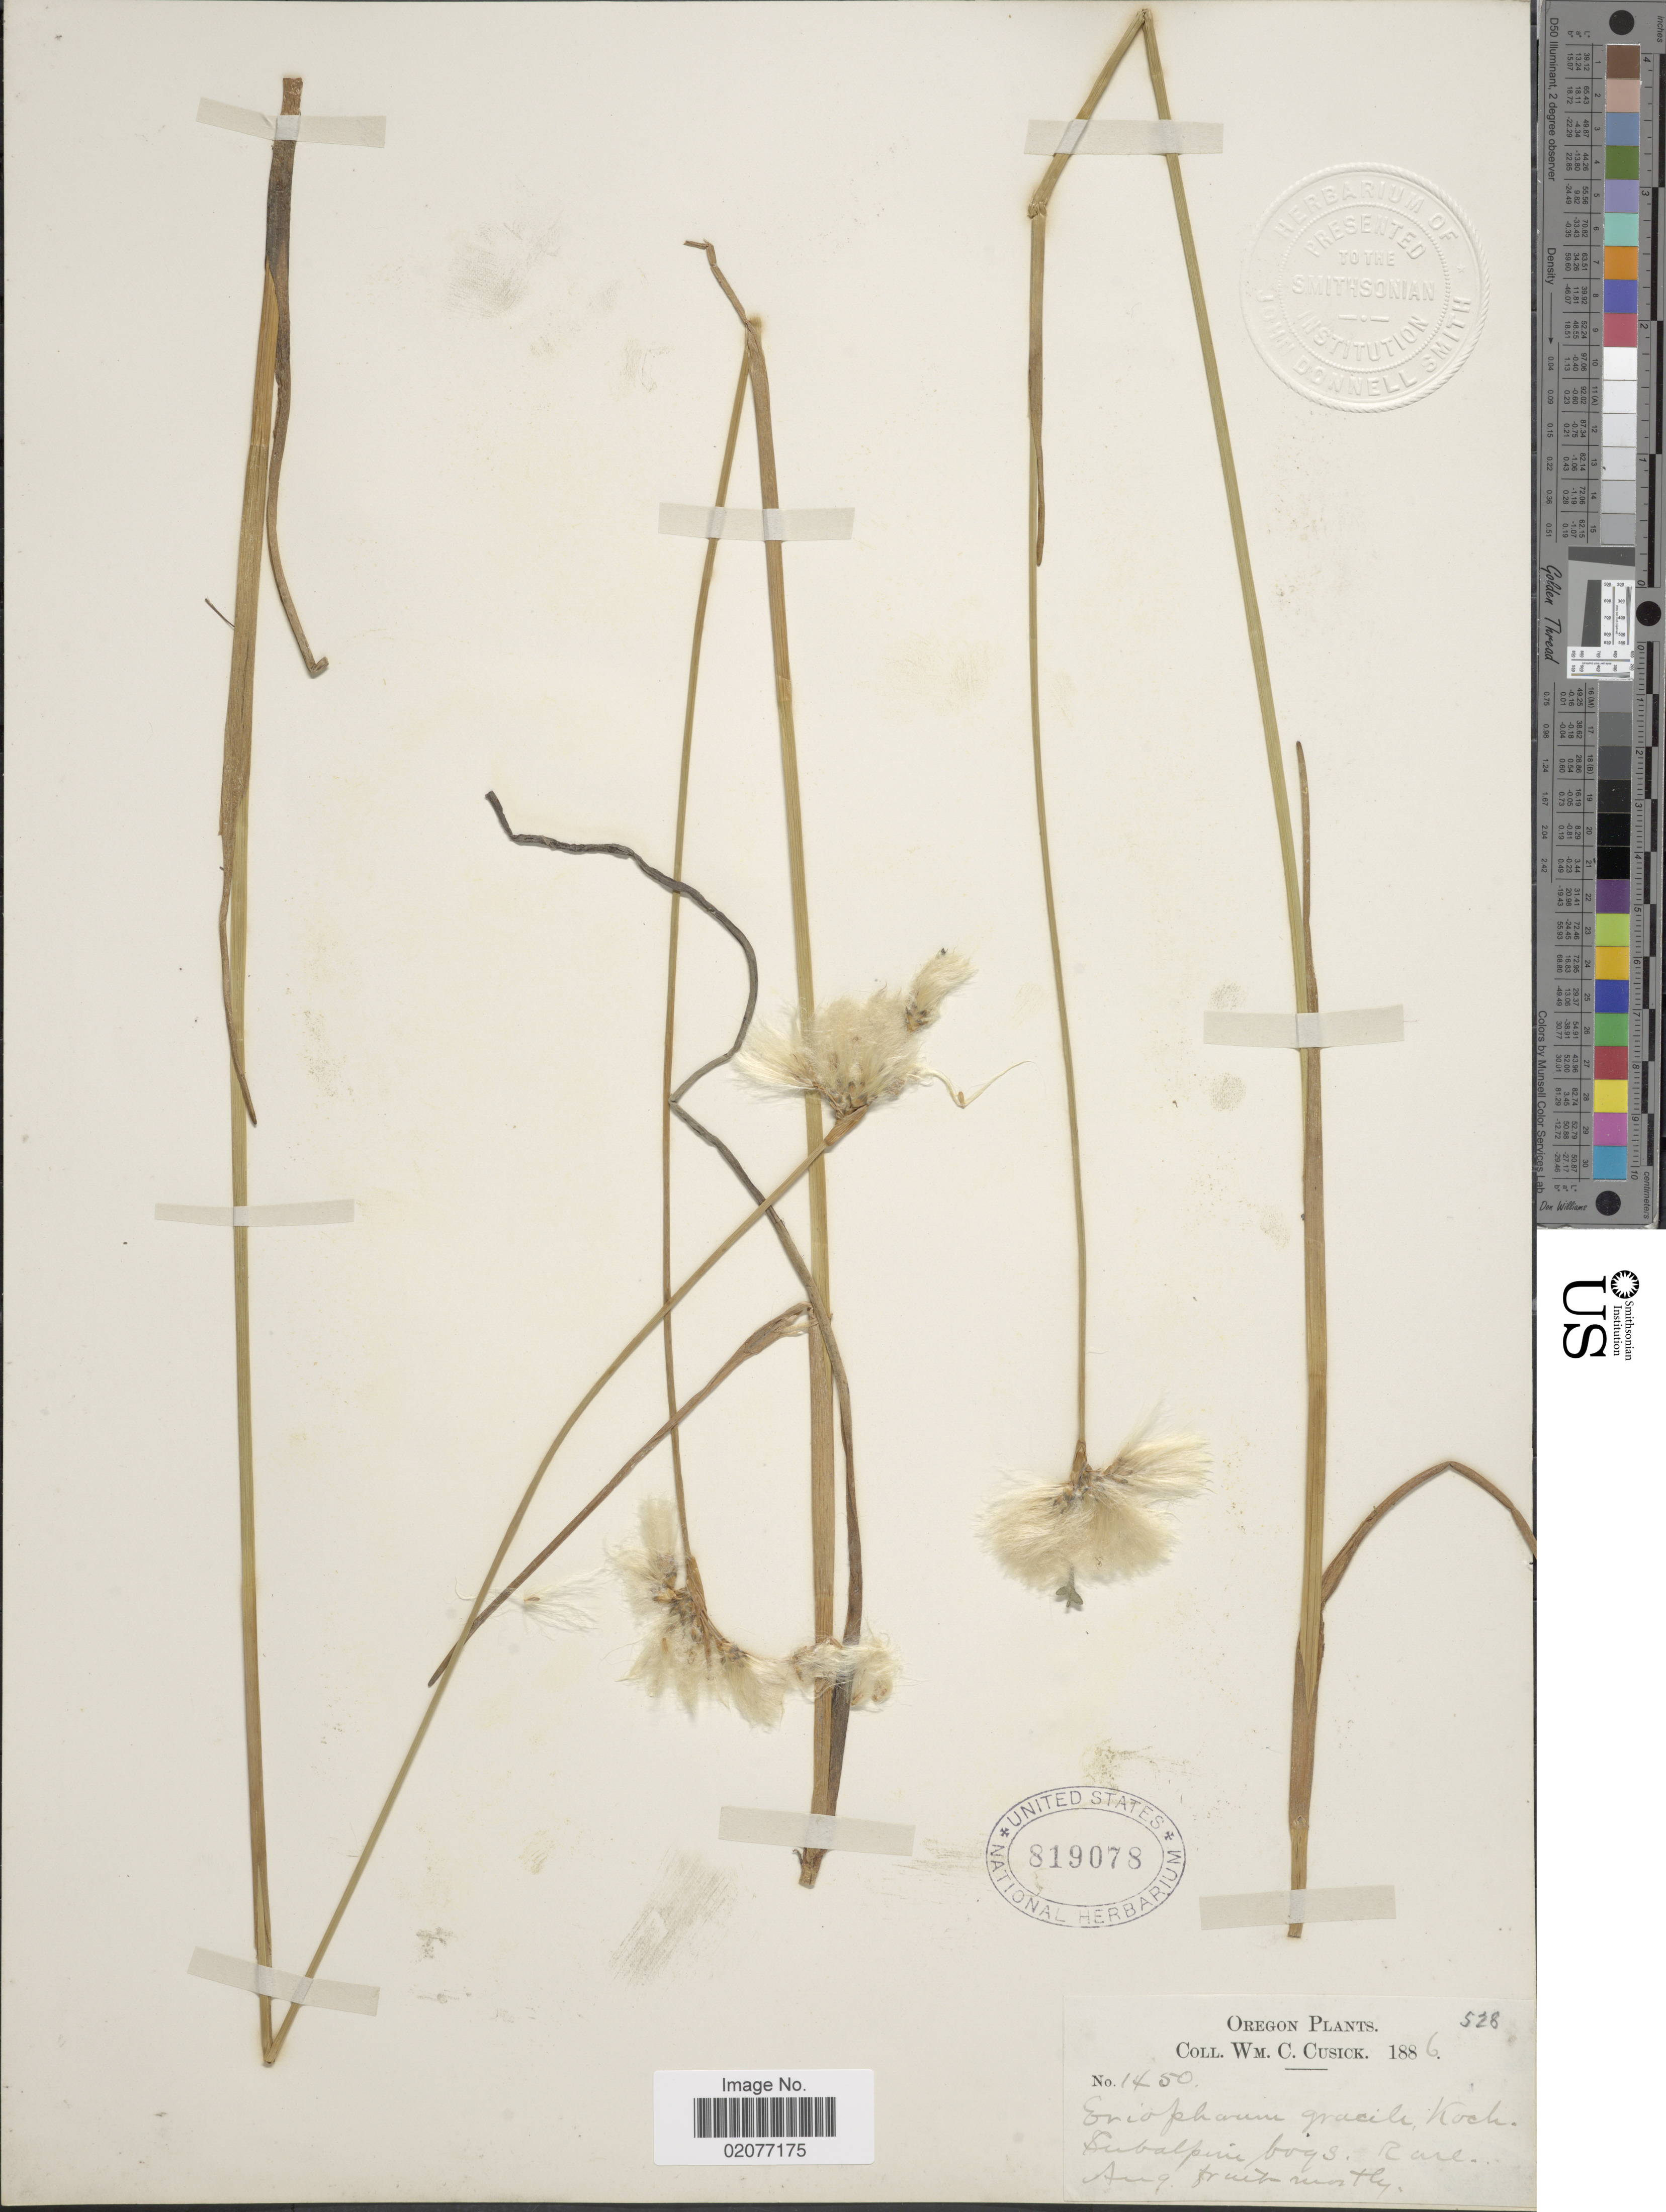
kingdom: Plantae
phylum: Tracheophyta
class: Liliopsida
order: Poales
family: Cyperaceae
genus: Eriophorum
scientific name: Eriophorum gracile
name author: W.D.J. Koch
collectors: W. C. Cusick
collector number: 1450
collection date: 1886-08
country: United States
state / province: Oregon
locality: Oregon, Subalpine bogs.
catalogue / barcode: US 819078